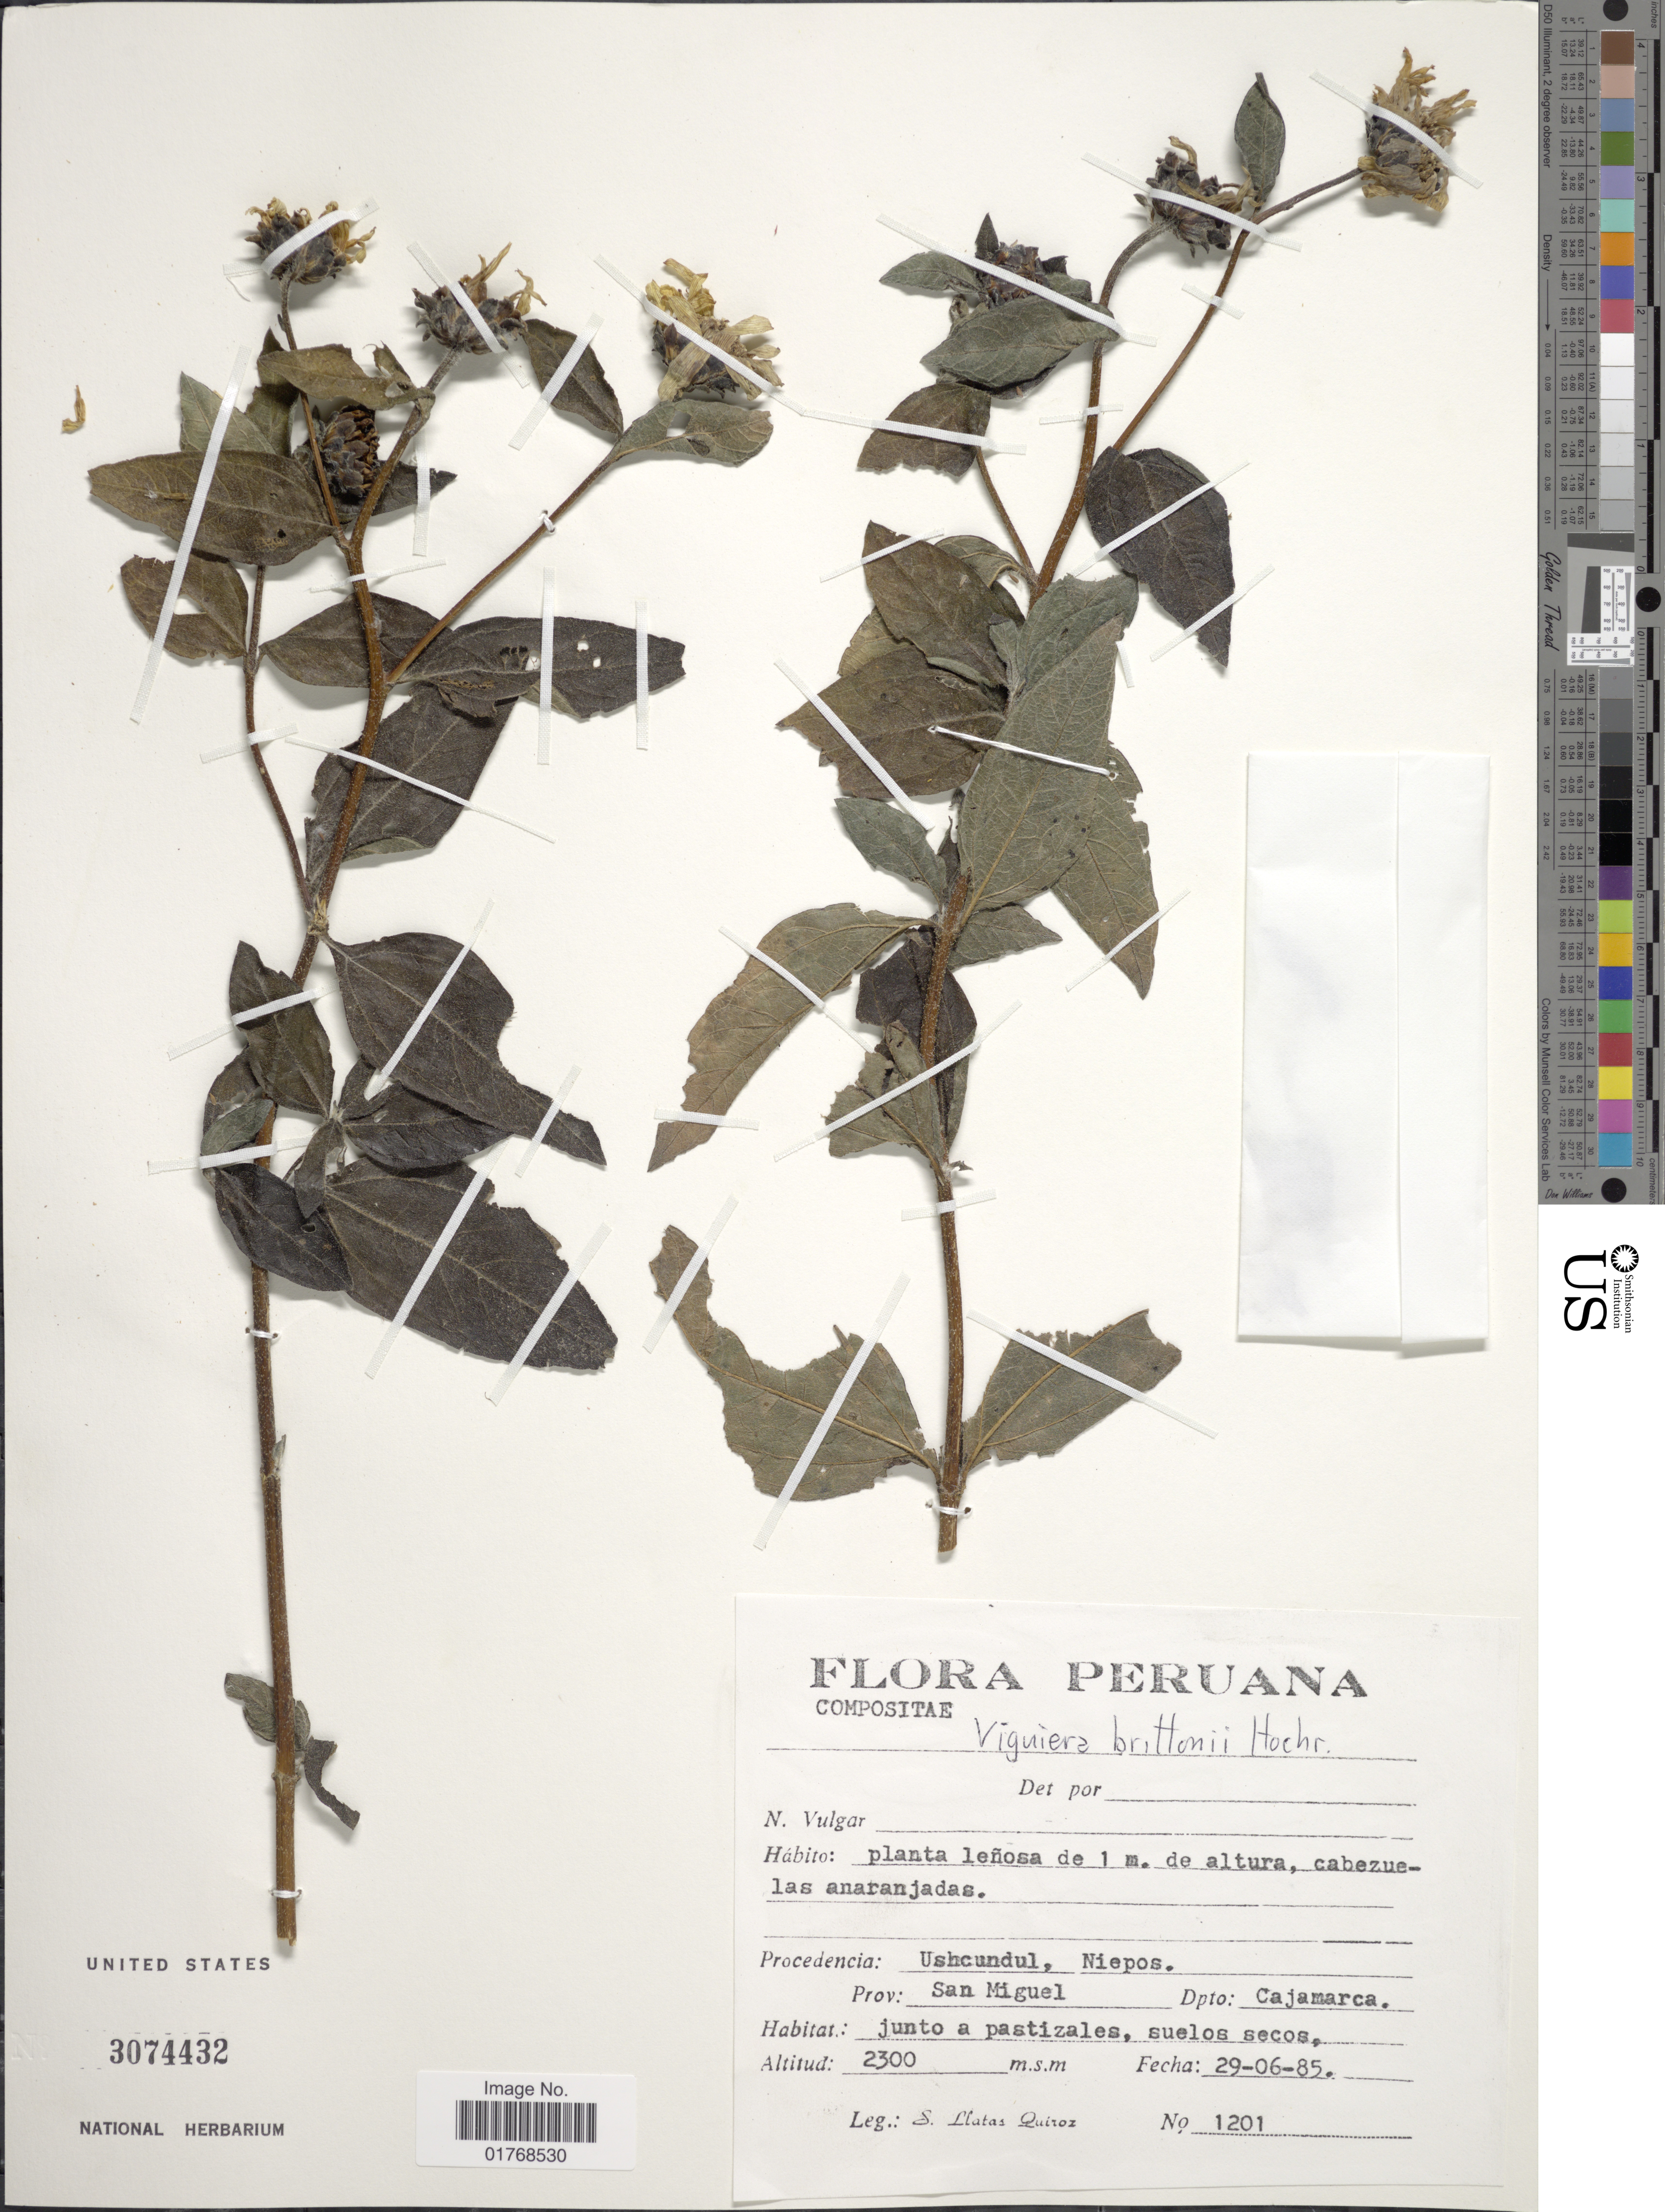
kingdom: Plantae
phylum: Tracheophyta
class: Magnoliopsida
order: Asterales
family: Asteraceae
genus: Viguiera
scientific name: Viguiera brittonii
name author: Hochr.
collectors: S. Llatas Quiroz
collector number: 1201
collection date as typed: Transcribed d/m/y: 29/6/85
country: Peru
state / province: Cajamarca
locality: Peruana. Ushcundul, Niepos. Prov: San Miguel. Dpto: Cajamarca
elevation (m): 2300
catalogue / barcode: US 3074432